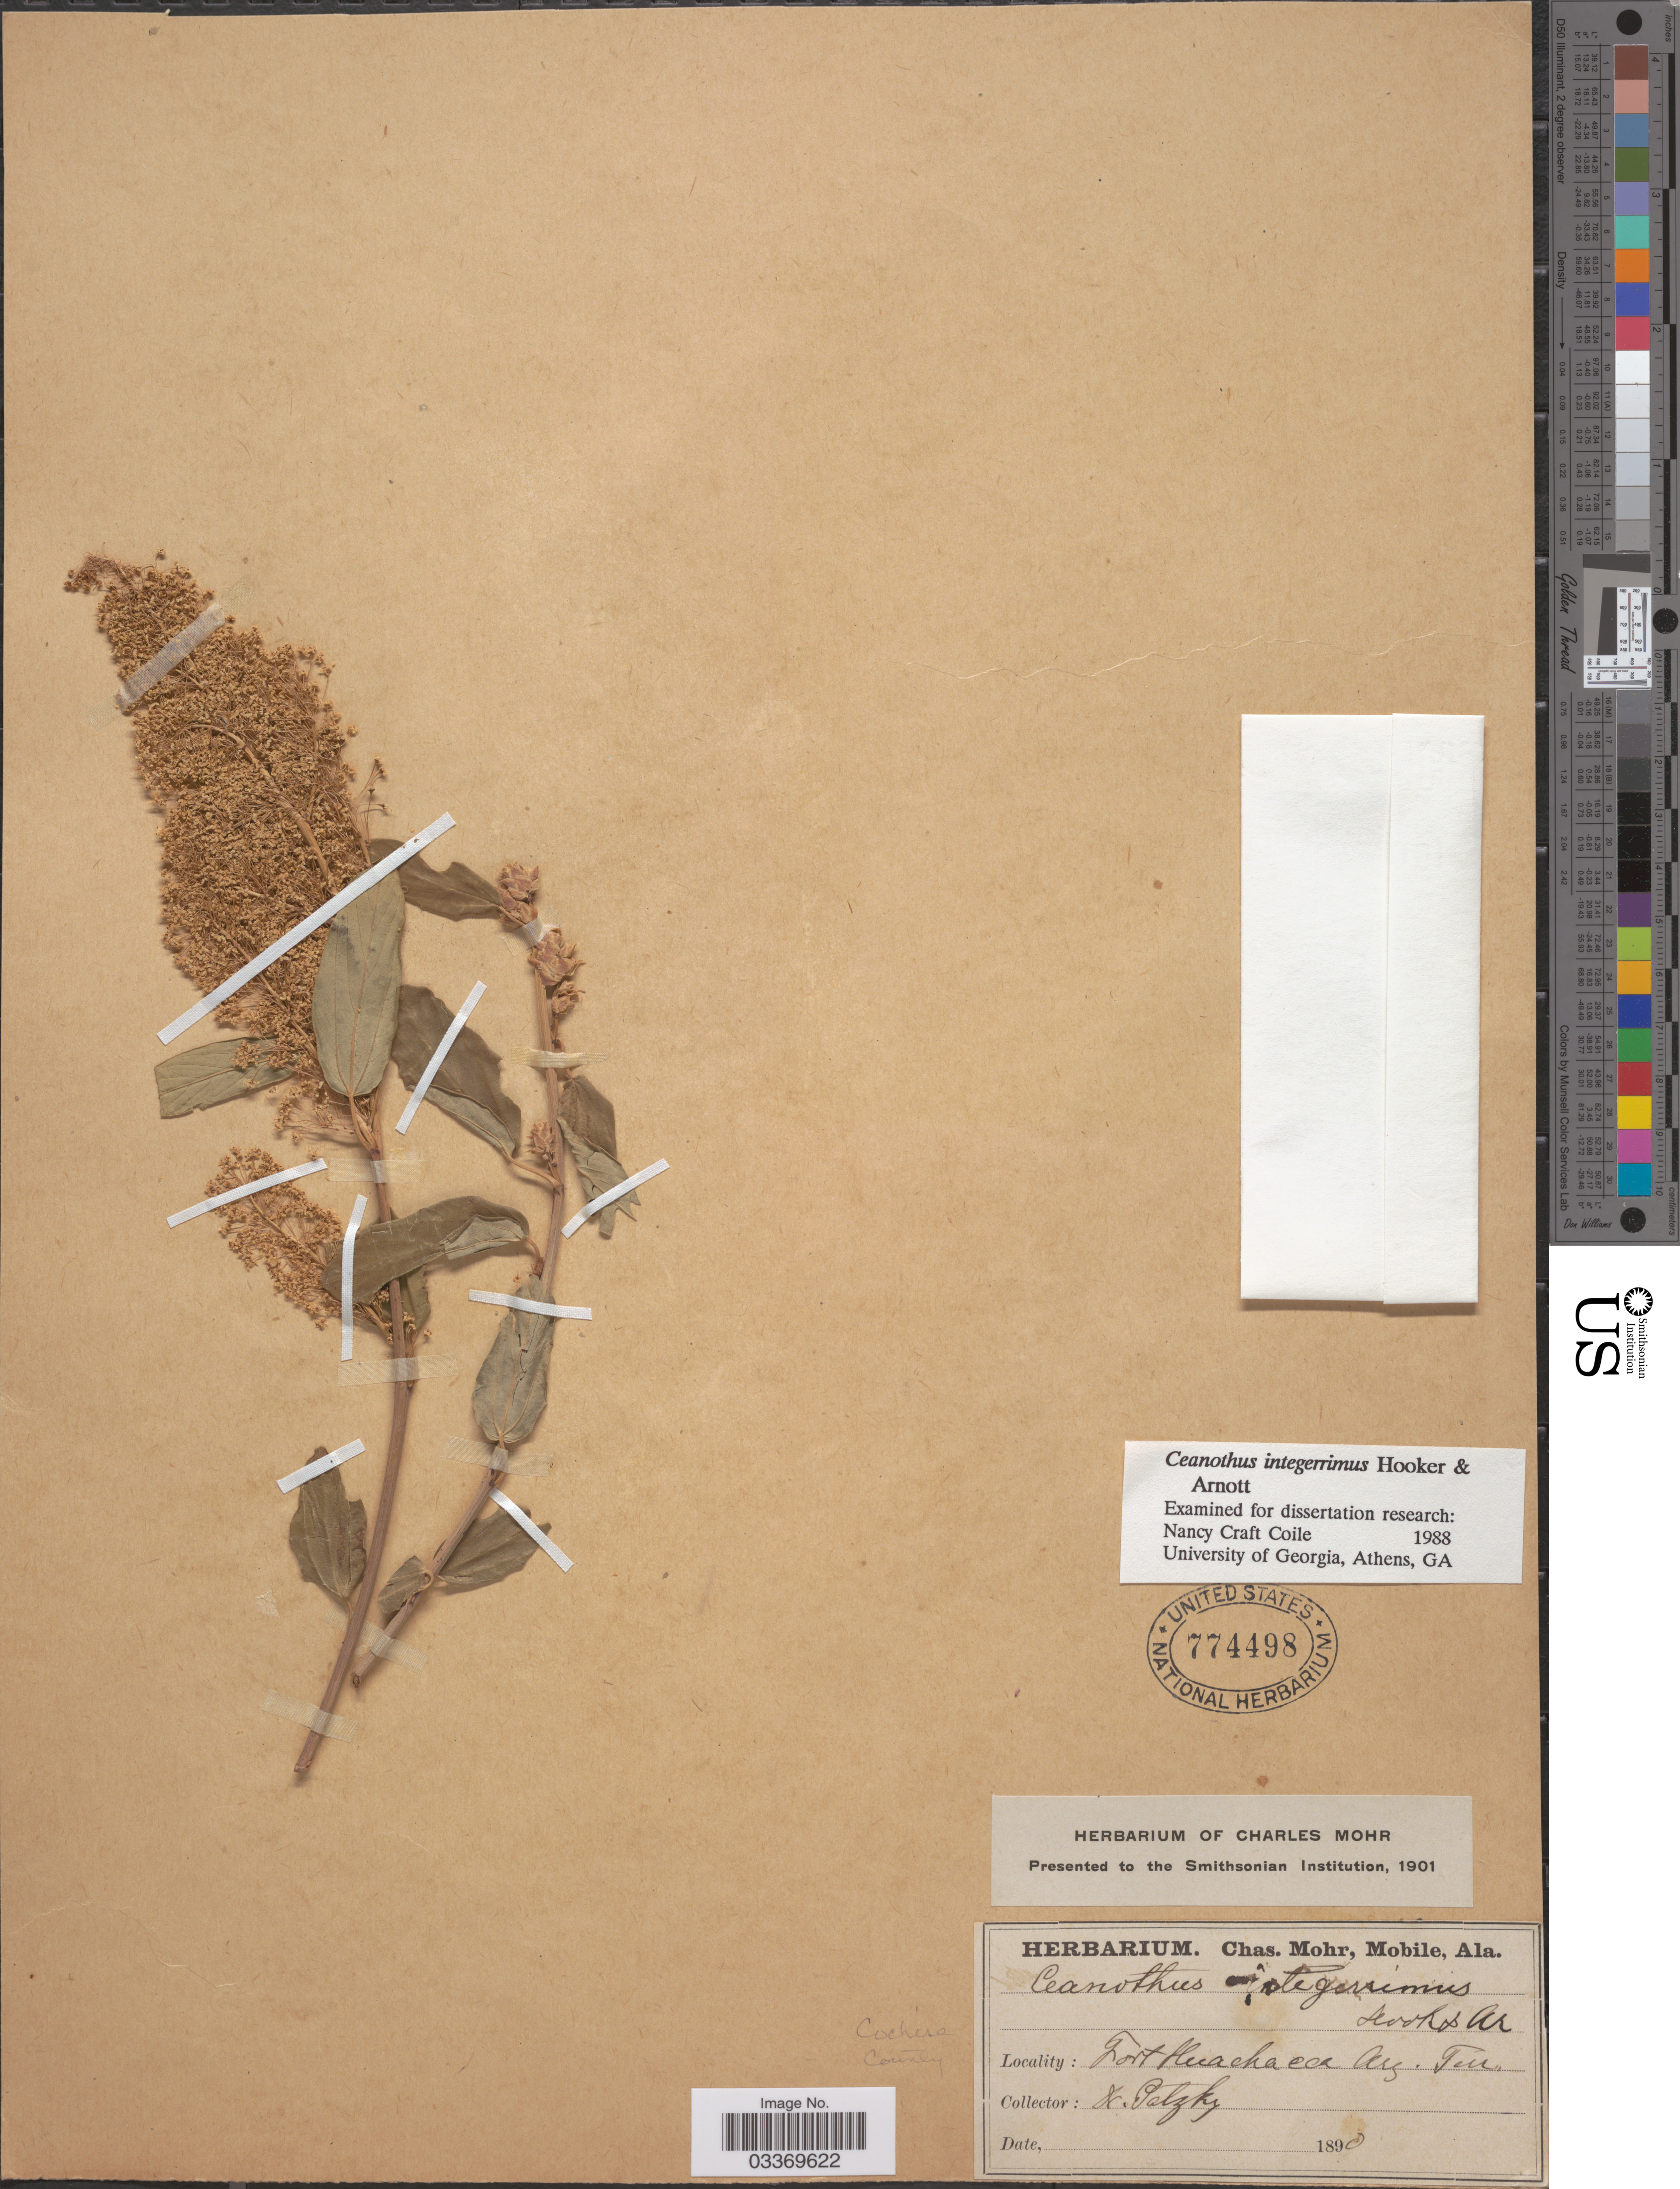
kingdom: Plantae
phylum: Tracheophyta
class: Magnoliopsida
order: Rosales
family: Rhamnaceae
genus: Ceanothus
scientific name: Ceanothus integerrimus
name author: Hook. & Arn.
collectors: -. Patzky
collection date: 1890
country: United States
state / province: Arizona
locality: Cochise County. Fort Huachaca Arz. Terr.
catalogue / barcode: US 774498